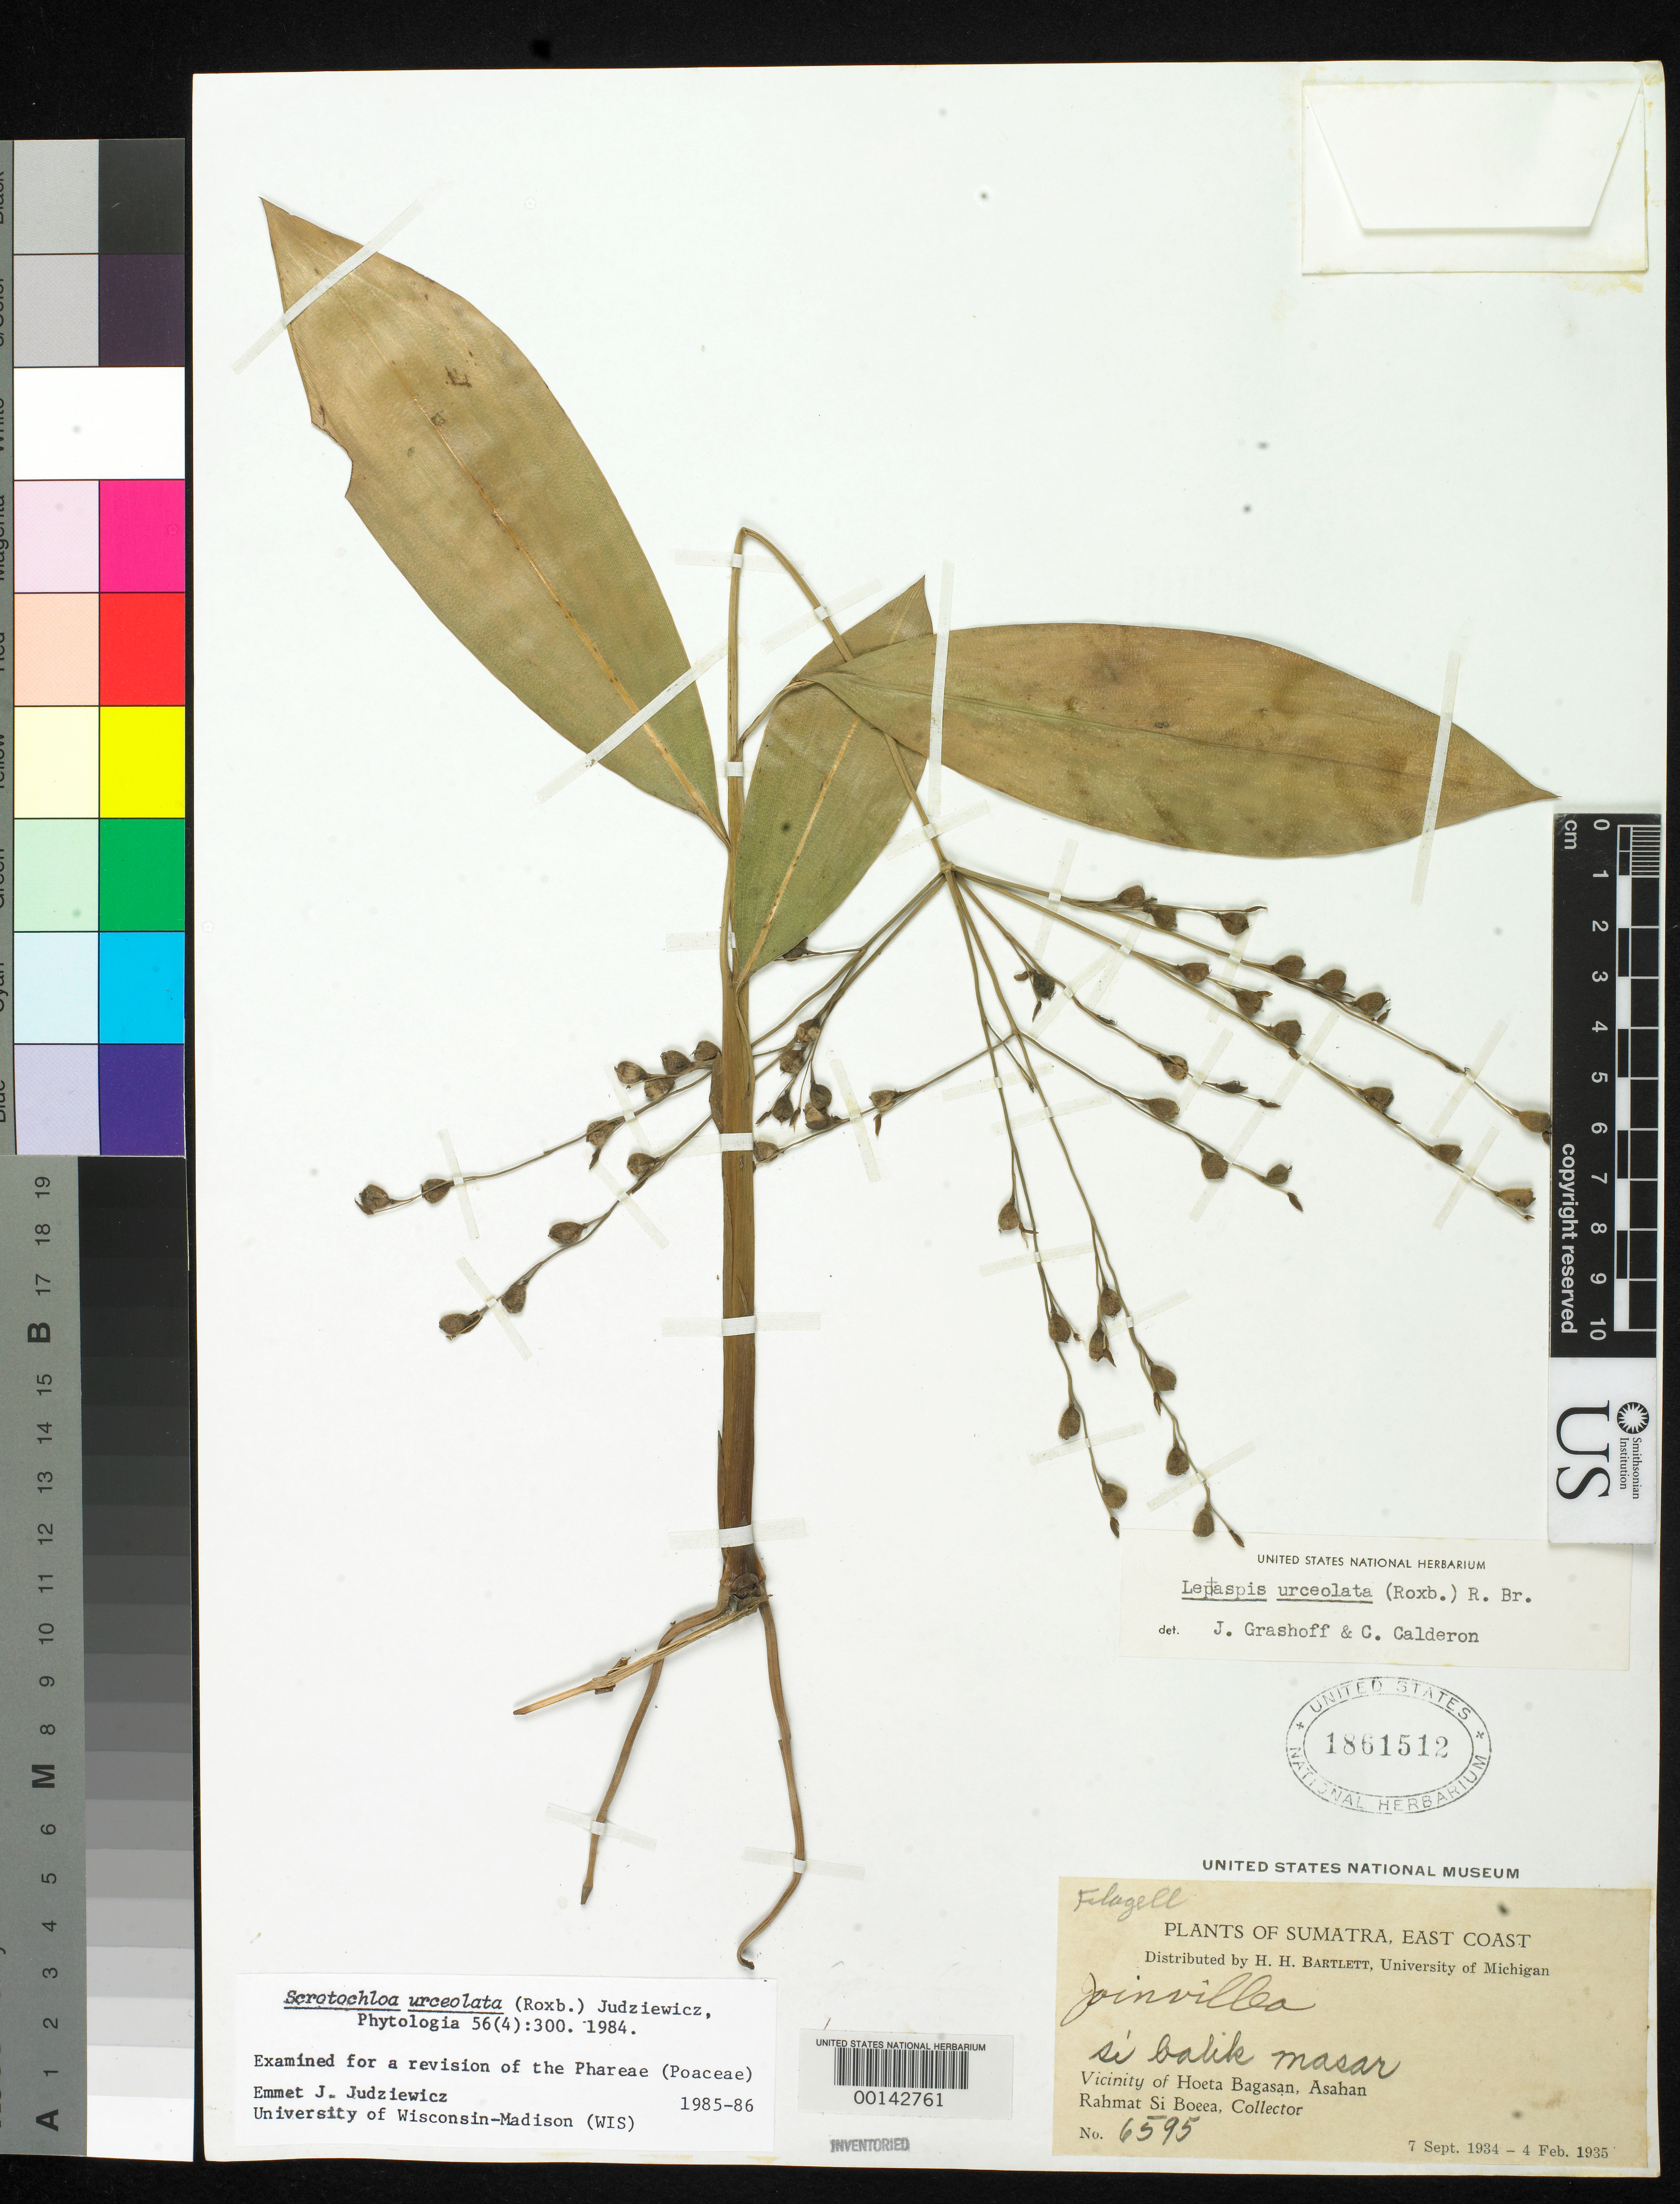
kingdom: Plantae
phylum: Tracheophyta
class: Liliopsida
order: Poales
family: Poaceae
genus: Scrotochloa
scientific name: Scrotochloa urceolata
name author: (Roxb.) Judz.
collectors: Rahmat Si Boeea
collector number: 6595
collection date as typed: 07 Sep 1934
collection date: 1934-09-07/1935-02-04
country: Indonesia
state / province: Sumatra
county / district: Sumatera Utara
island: Sumatra I.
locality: (East Coast) Hoeta Bagasan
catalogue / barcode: US 1861512